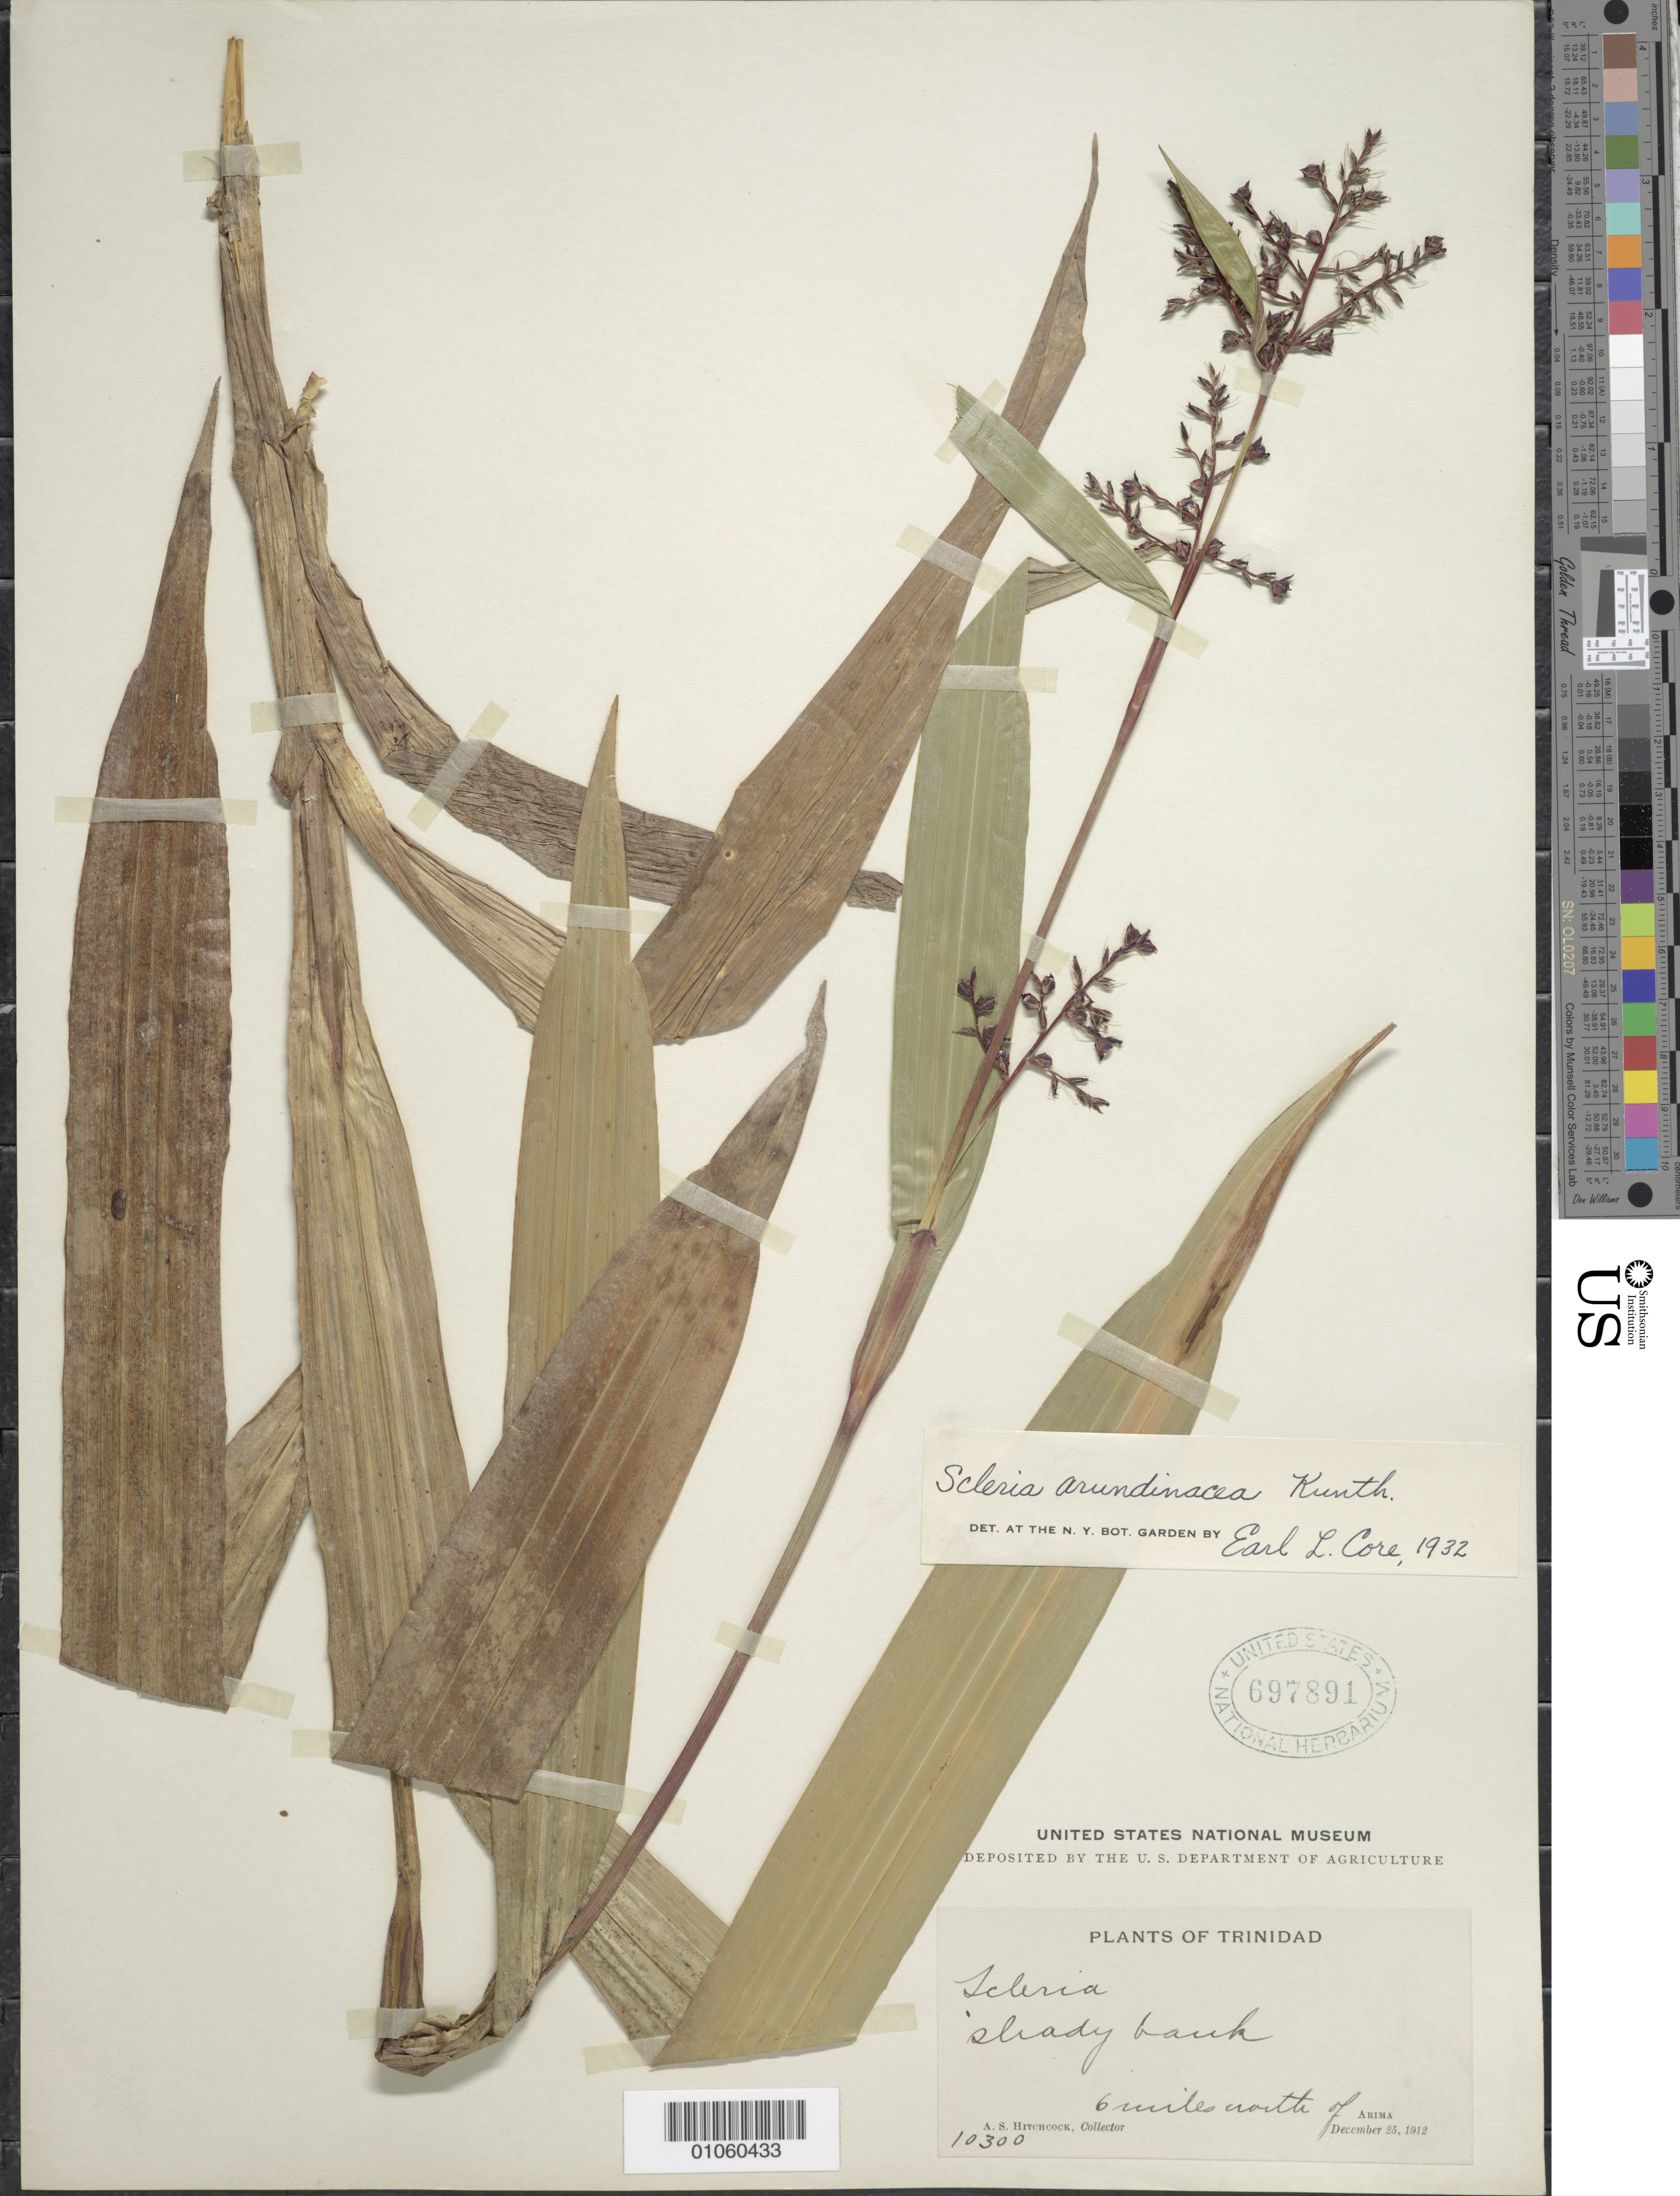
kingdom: Plantae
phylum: Tracheophyta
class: Liliopsida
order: Poales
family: Cyperaceae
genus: Scleria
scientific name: Scleria latifolia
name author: Sw.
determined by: Strong, Mark T., (BOT), Smithsonian Institution - National Museum of Natural History (UNITED STATES)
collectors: A. S. Hitchcock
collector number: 10300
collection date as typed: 25 Dec 1912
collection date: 1912-12-25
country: Trinidad and Tobago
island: Trinidad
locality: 6 miles N of Arima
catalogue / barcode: US 697891